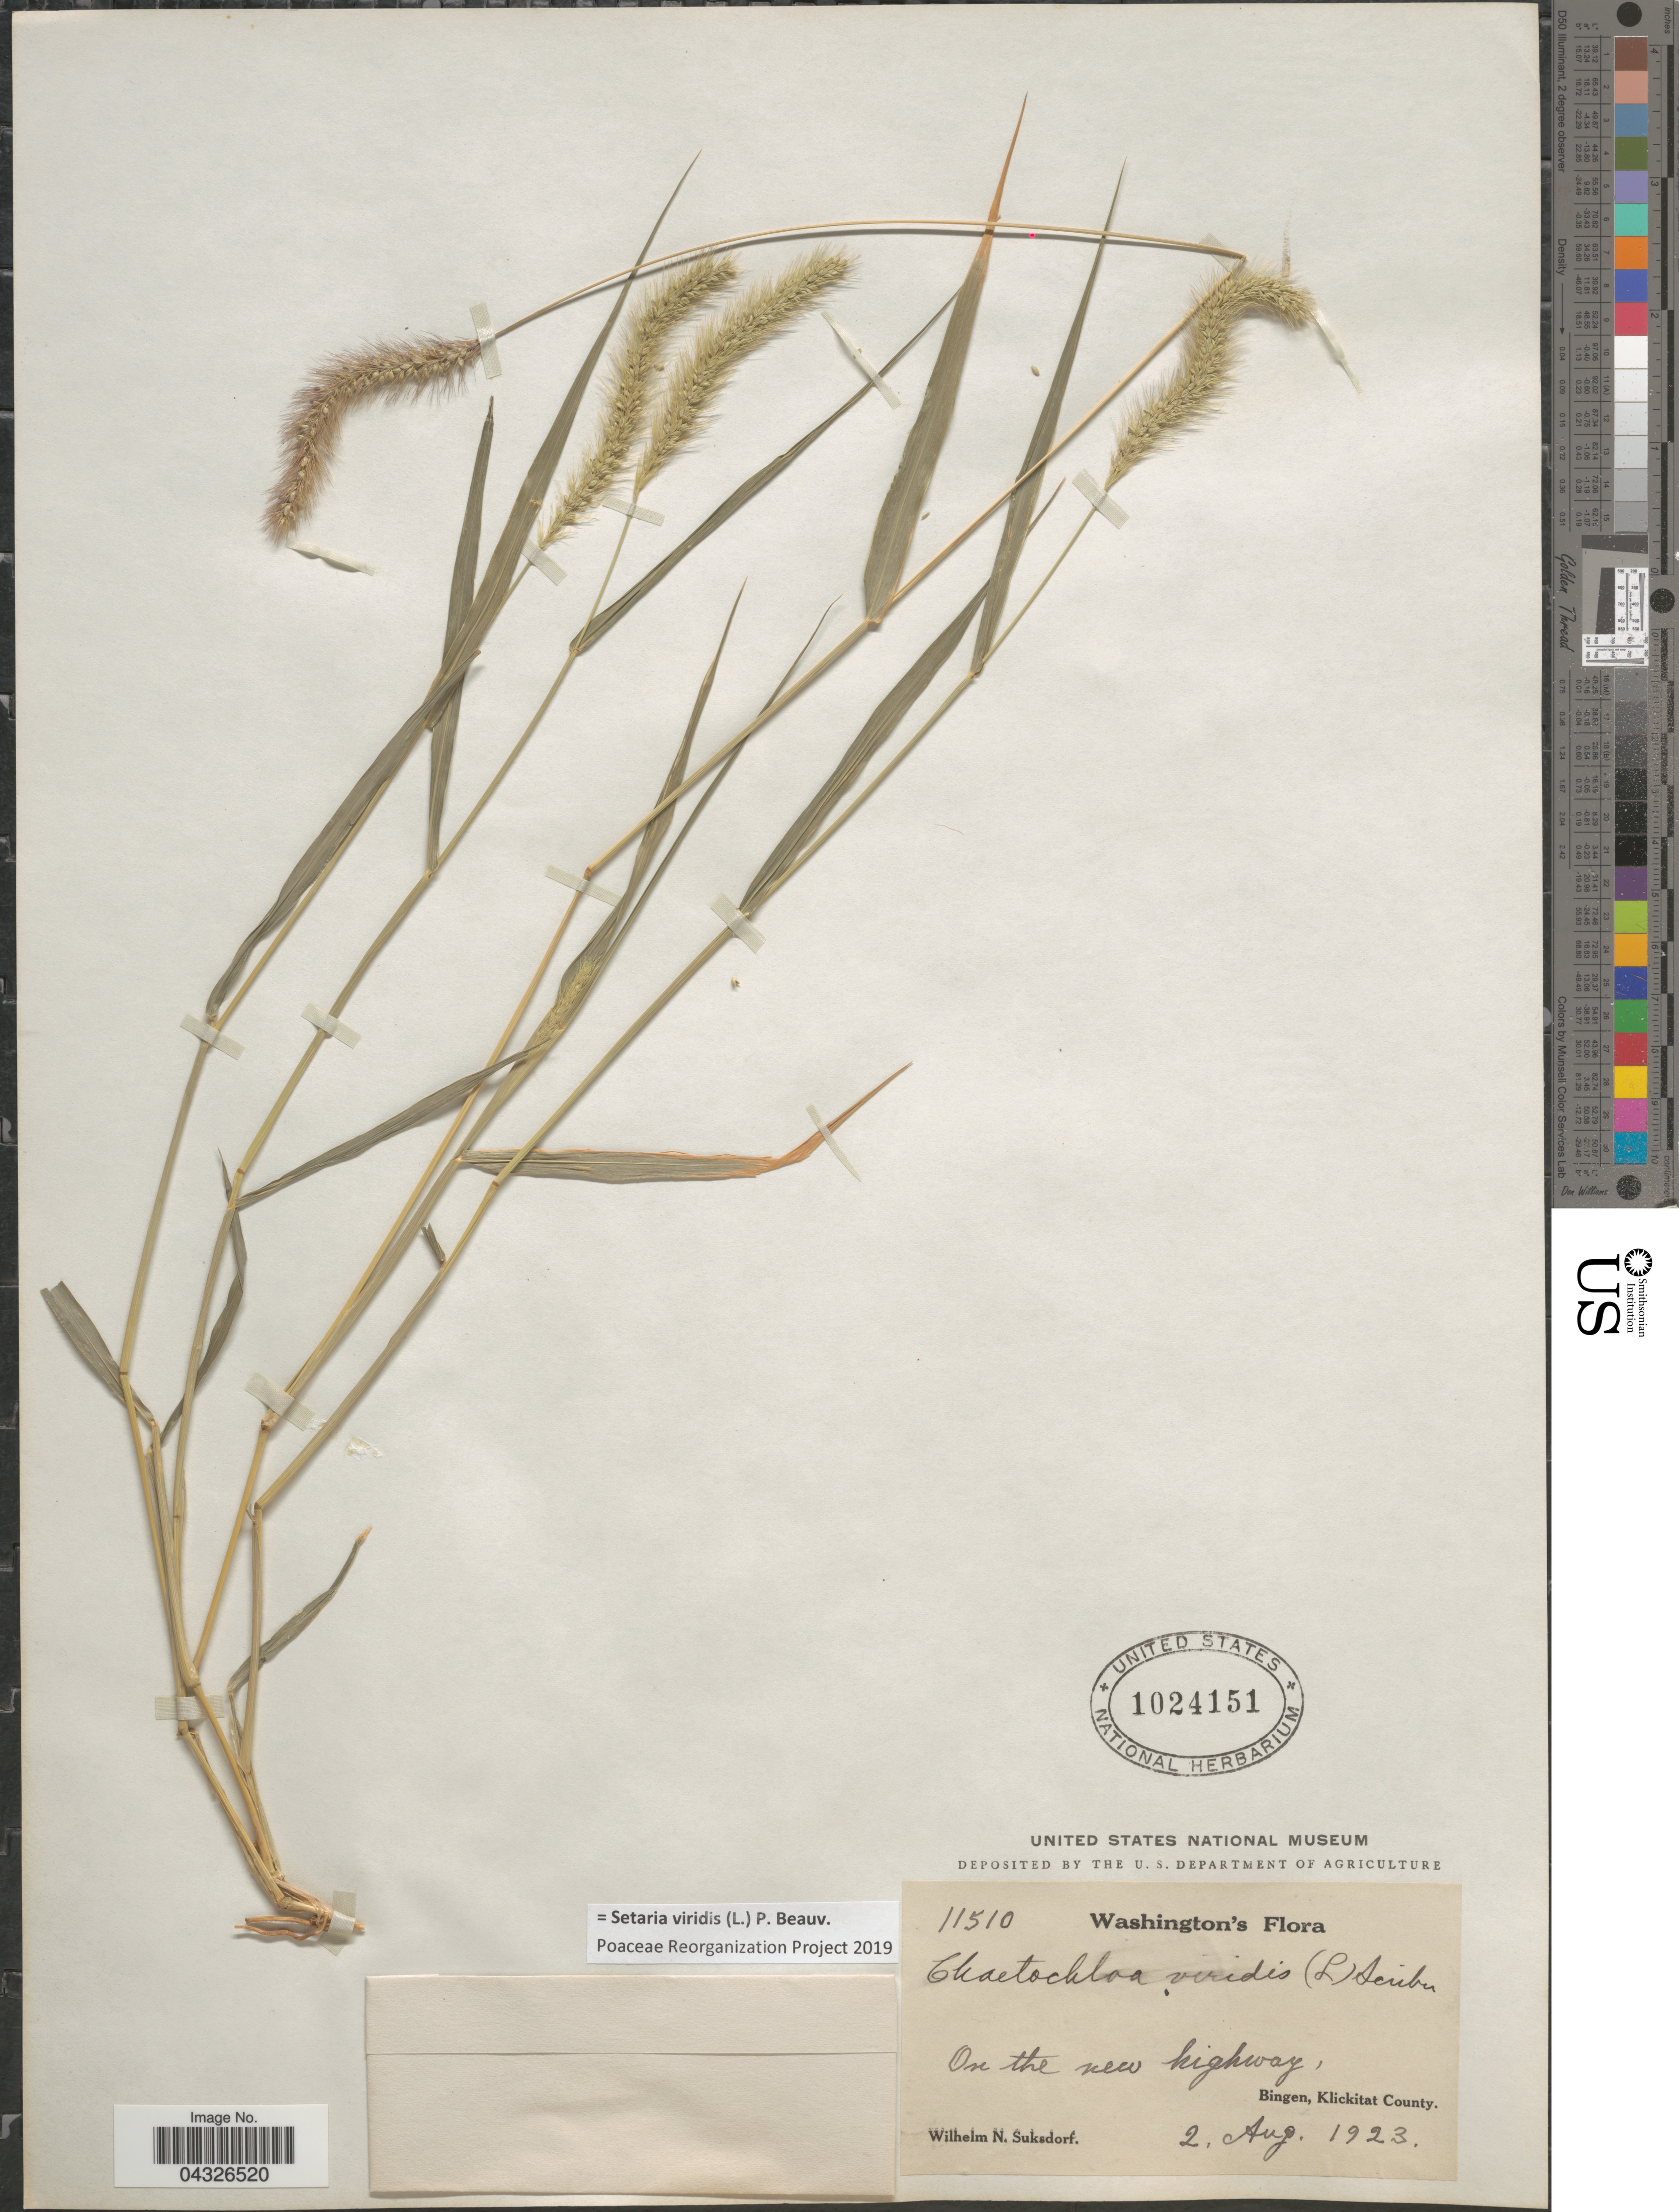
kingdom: Plantae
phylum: Tracheophyta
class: Liliopsida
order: Poales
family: Poaceae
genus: Setaria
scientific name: Setaria viridis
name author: (L.) P. Beauv.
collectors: W. N. Suksdorf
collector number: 11510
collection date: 1923-08-02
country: United States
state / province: Washington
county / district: Klickitat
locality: On the new highway, Bingen, Klickitat County.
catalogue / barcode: US 1024151